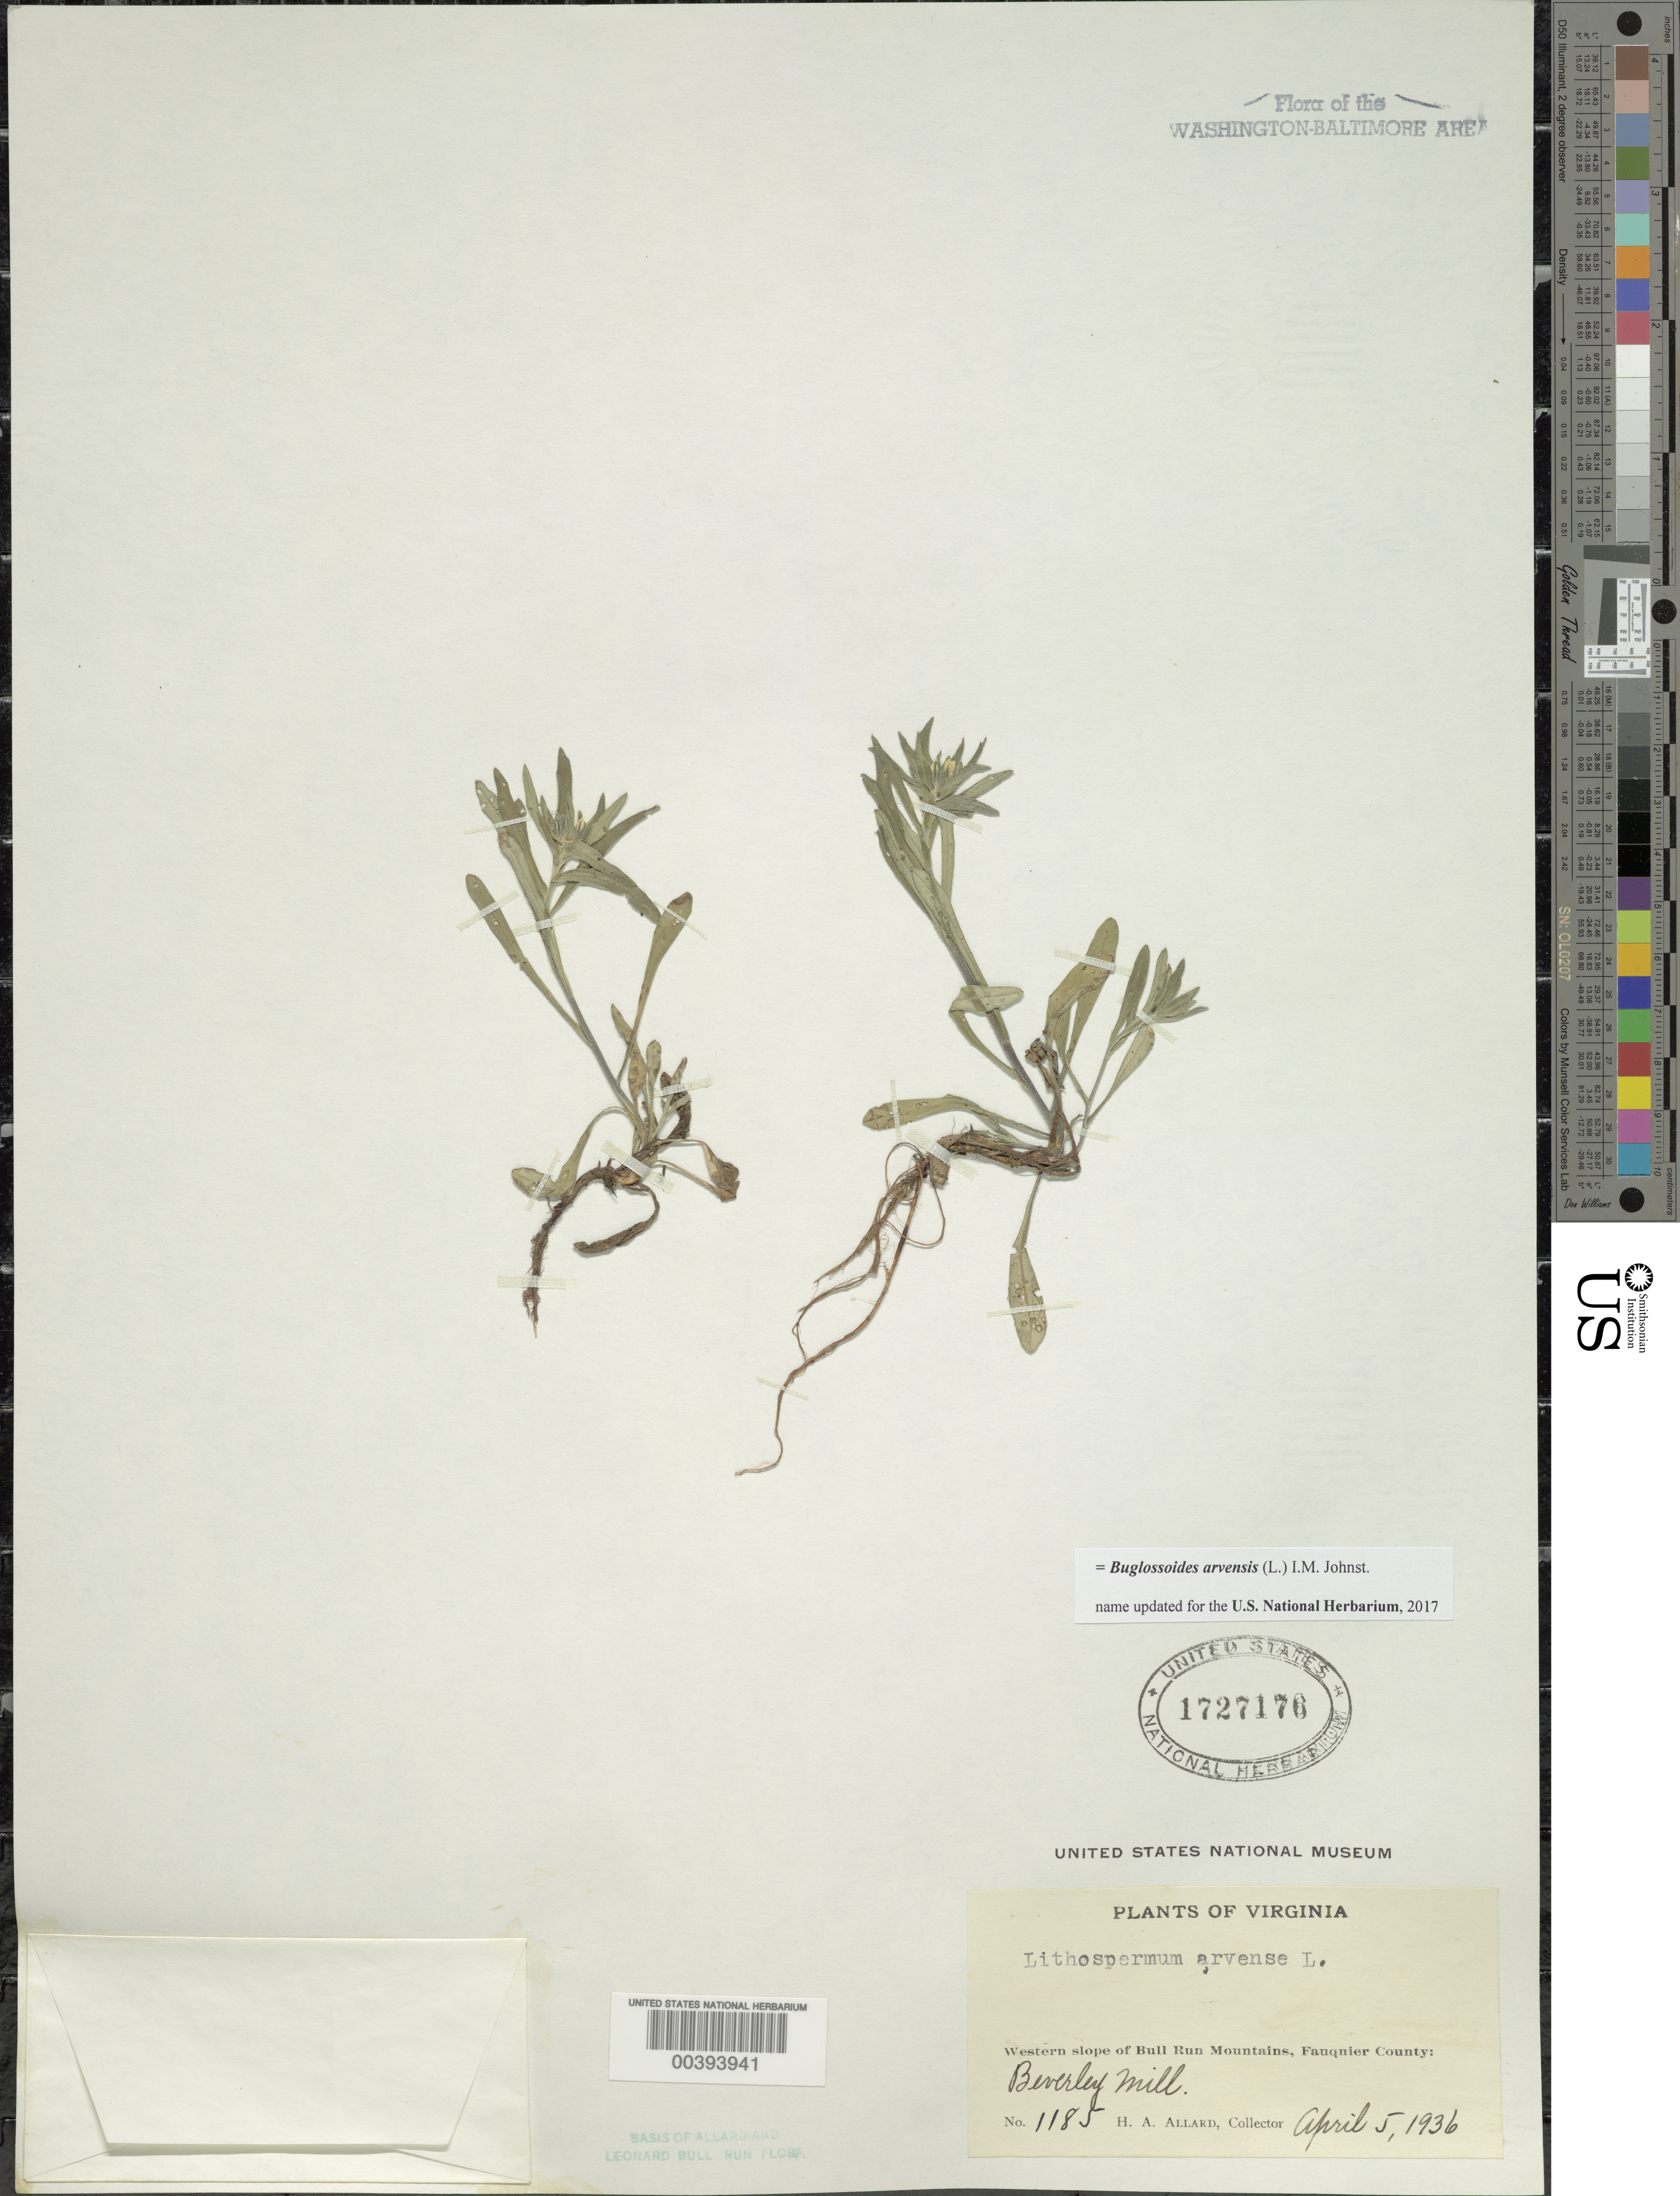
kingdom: Plantae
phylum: Tracheophyta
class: Magnoliopsida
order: Boraginales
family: Boraginaceae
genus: Buglossoides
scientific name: Buglossoides arvensis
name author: (L.) I.M. Johnst.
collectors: H. A. Allard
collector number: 1185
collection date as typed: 05 Apr 1936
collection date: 1936-04-05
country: United States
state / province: Virginia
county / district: Fauquier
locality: Beverley Mill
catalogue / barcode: US 1727176